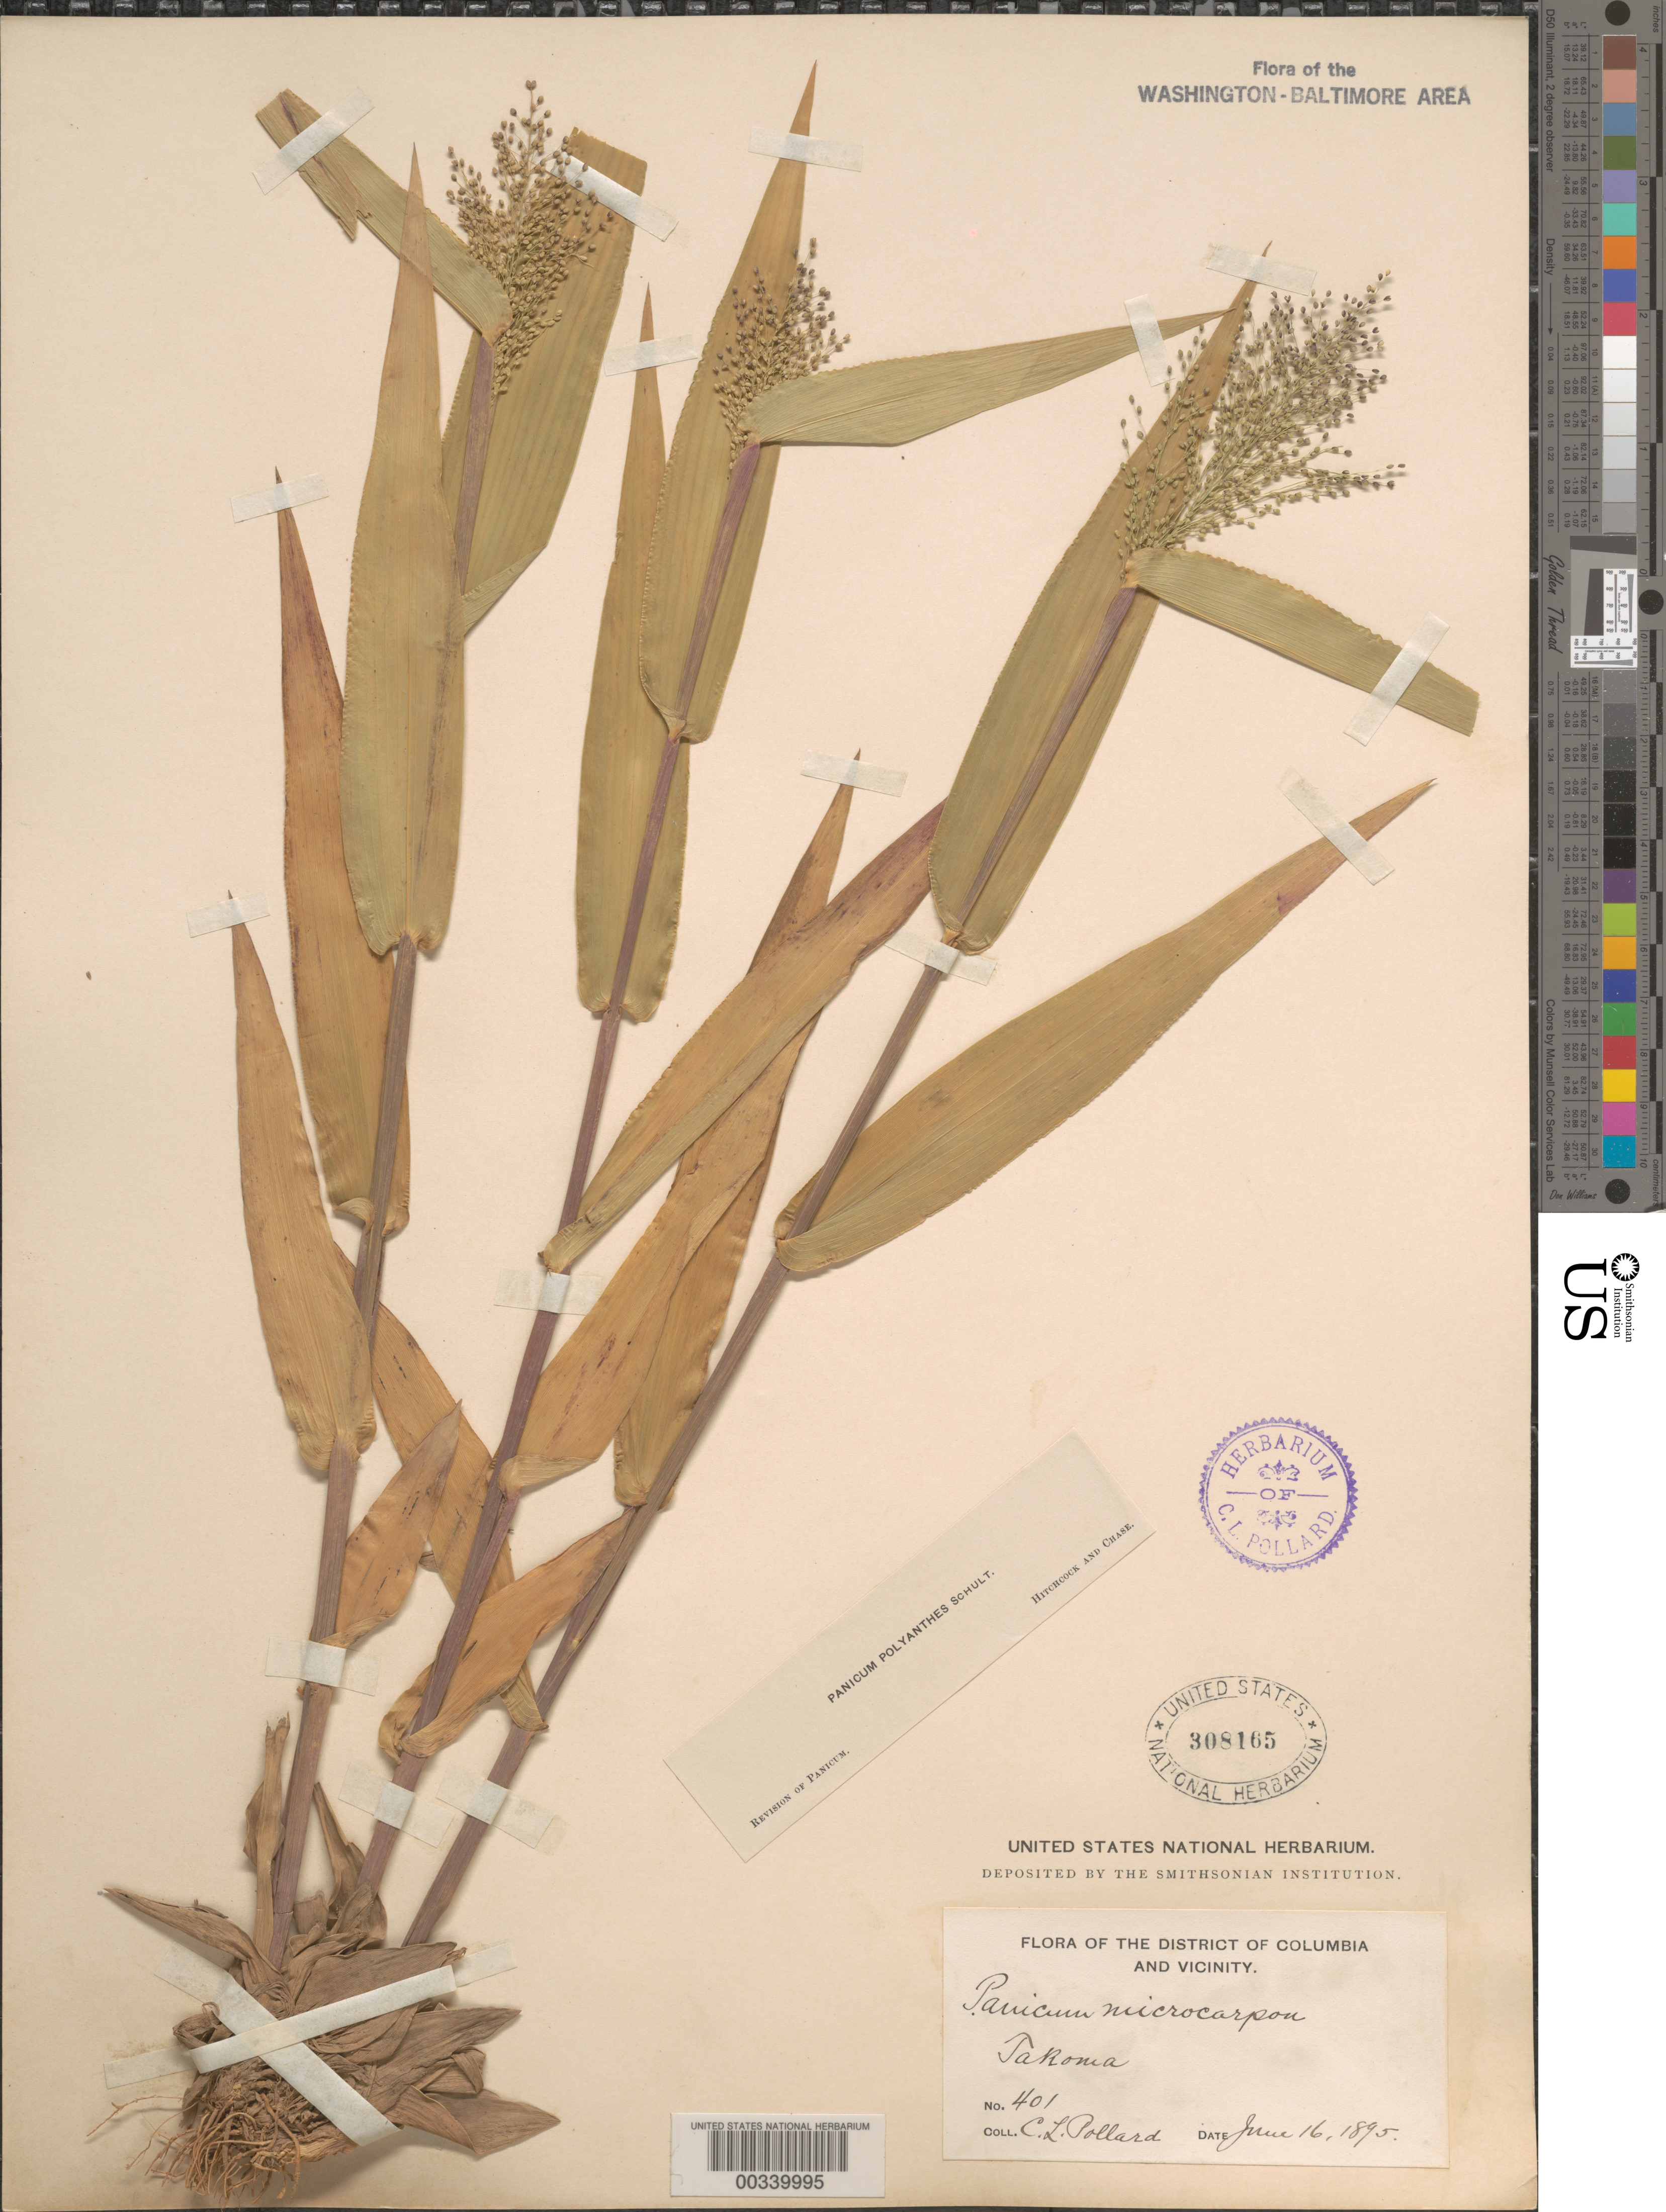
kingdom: Plantae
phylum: Tracheophyta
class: Liliopsida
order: Poales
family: Poaceae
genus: Dichanthelium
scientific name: Dichanthelium sphaerocarpon var. isophyllum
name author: (Scribn.) Gould & C.A. Clark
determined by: Hitchcock, A. S.; Chase, [M.] A.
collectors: C. L. Pollard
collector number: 401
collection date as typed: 16 Jun 1895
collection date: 1895-06-16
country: United States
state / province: District of Columbia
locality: Takoma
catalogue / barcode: US 308165